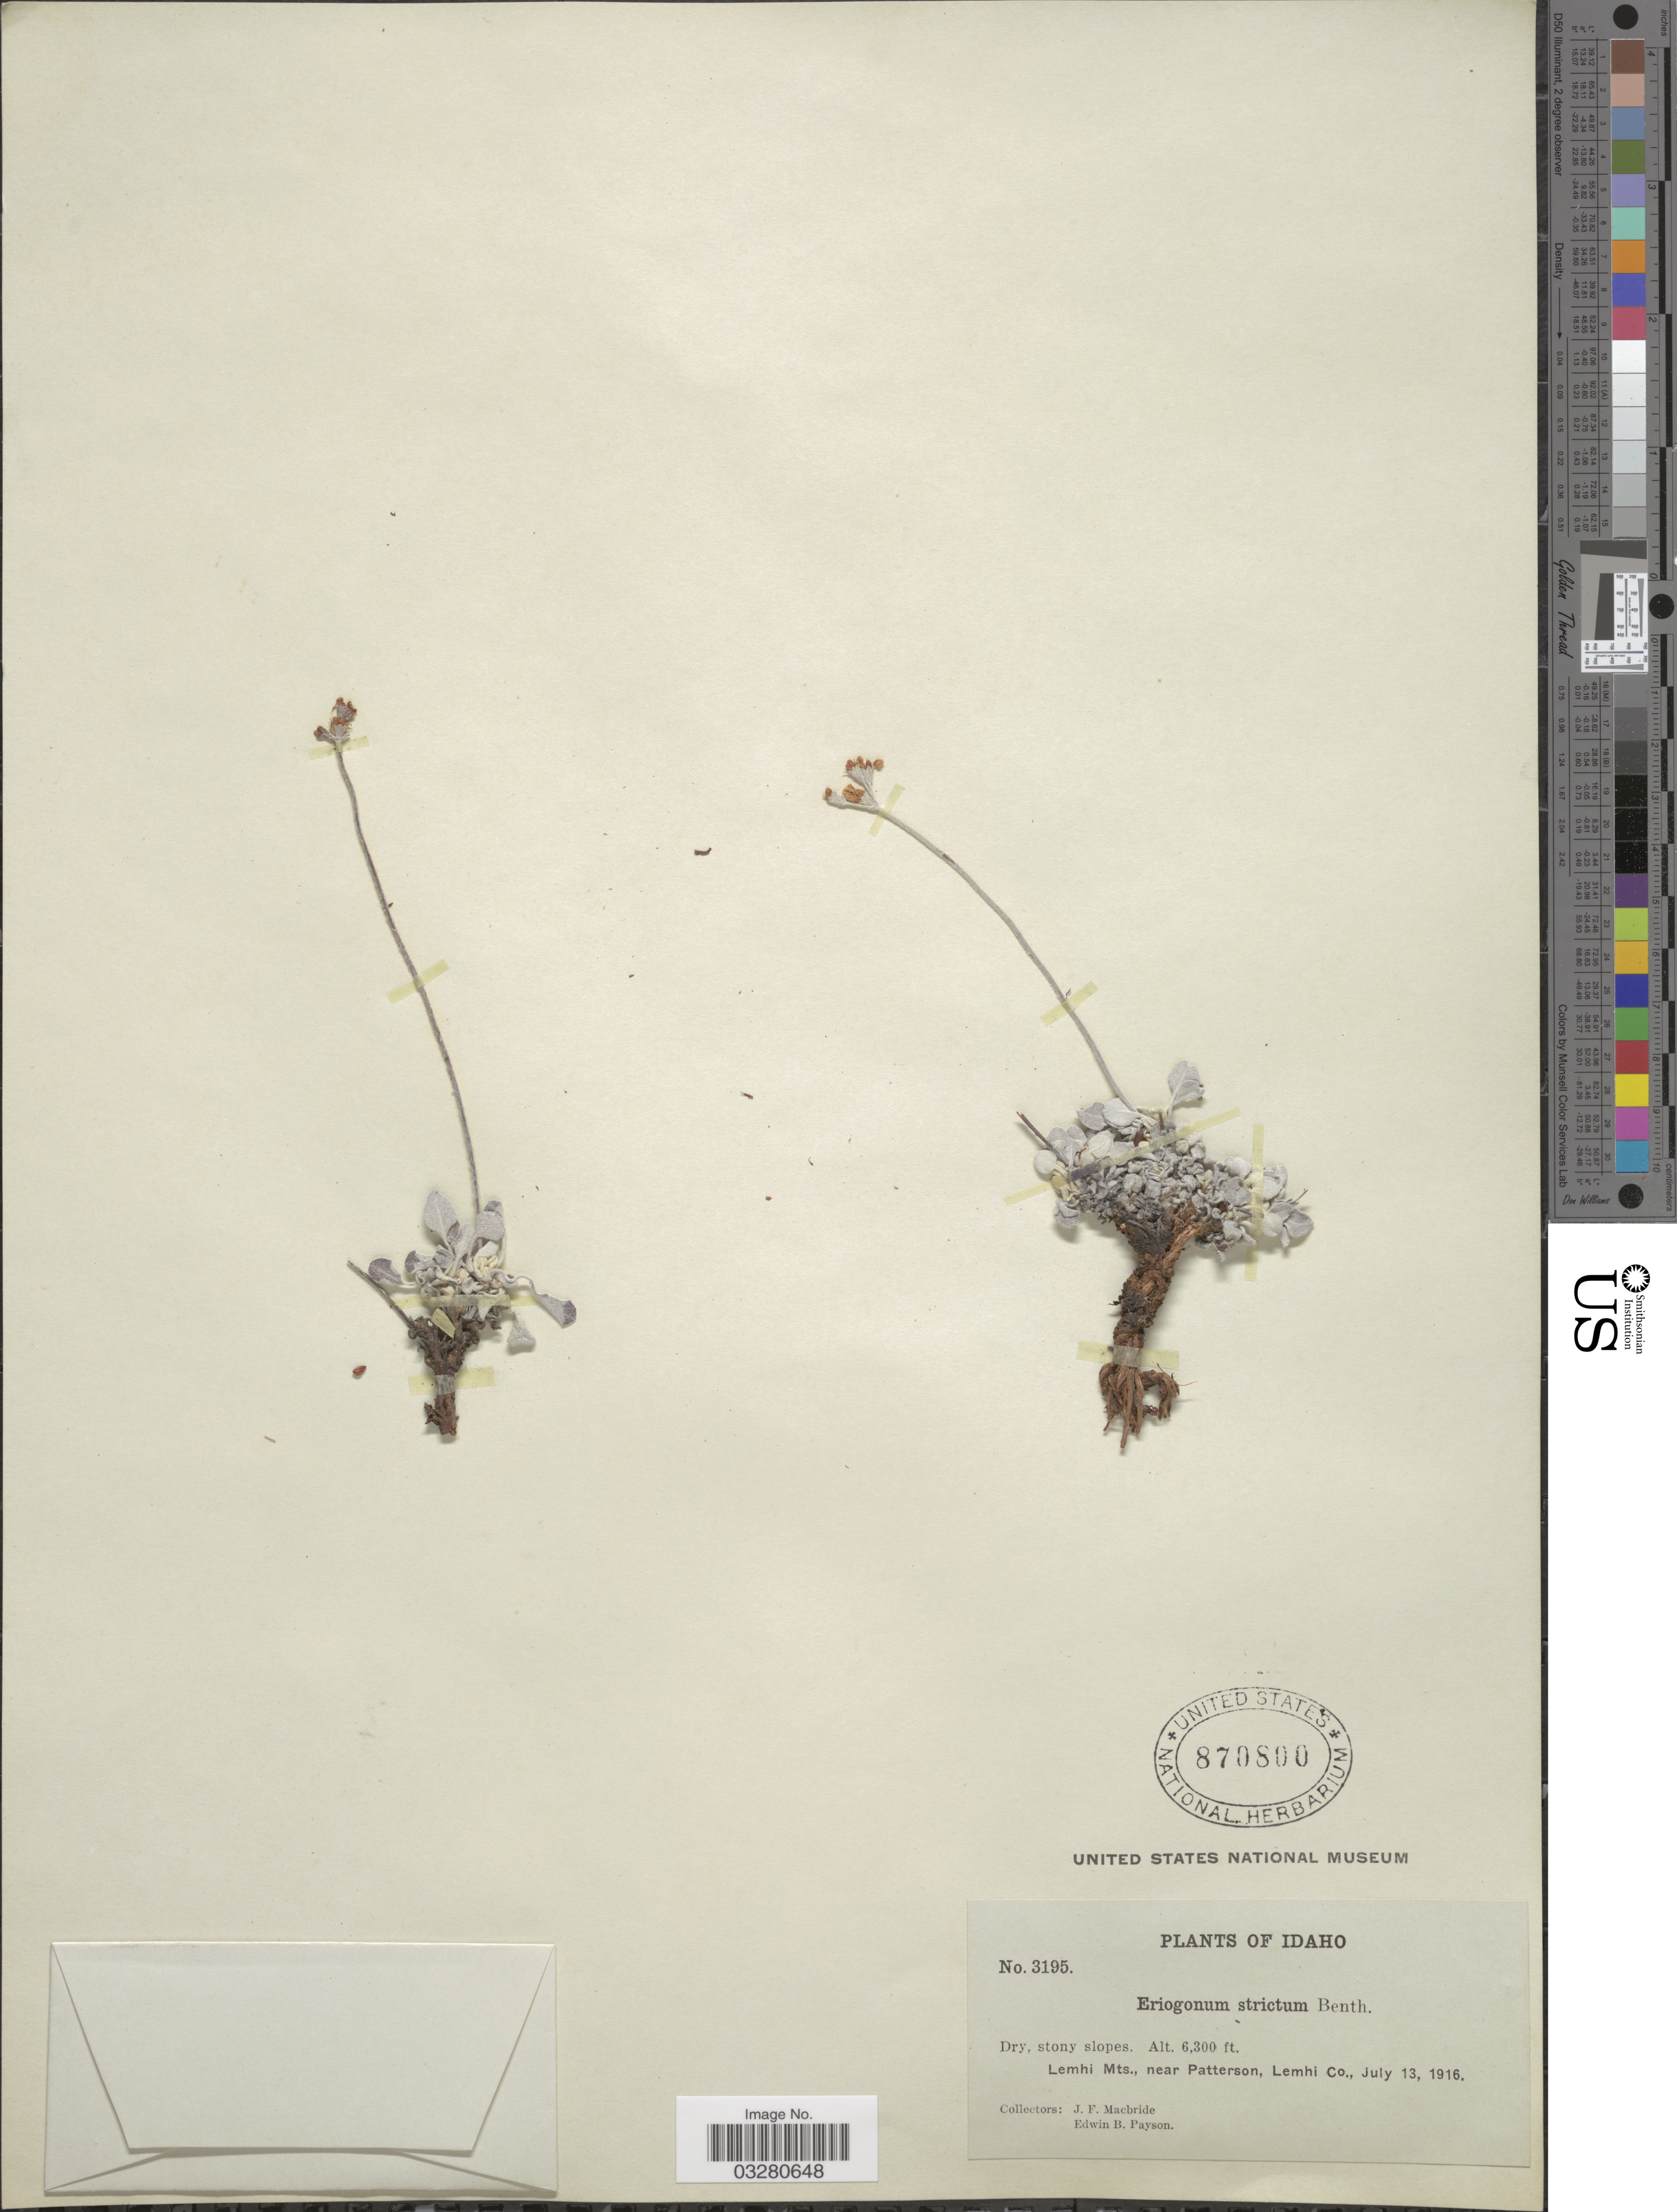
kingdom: Plantae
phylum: Tracheophyta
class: Magnoliopsida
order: Caryophyllales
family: Polygonaceae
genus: Eriogonum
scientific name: Eriogonum proliferum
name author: Torr. & A. Gray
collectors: J. F. Macbride & E. B. Payson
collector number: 3195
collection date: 1916-07-13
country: United States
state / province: Idaho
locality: Lemhi Mts., near Patterson, Lemhi Co.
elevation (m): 1920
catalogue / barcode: US 870800